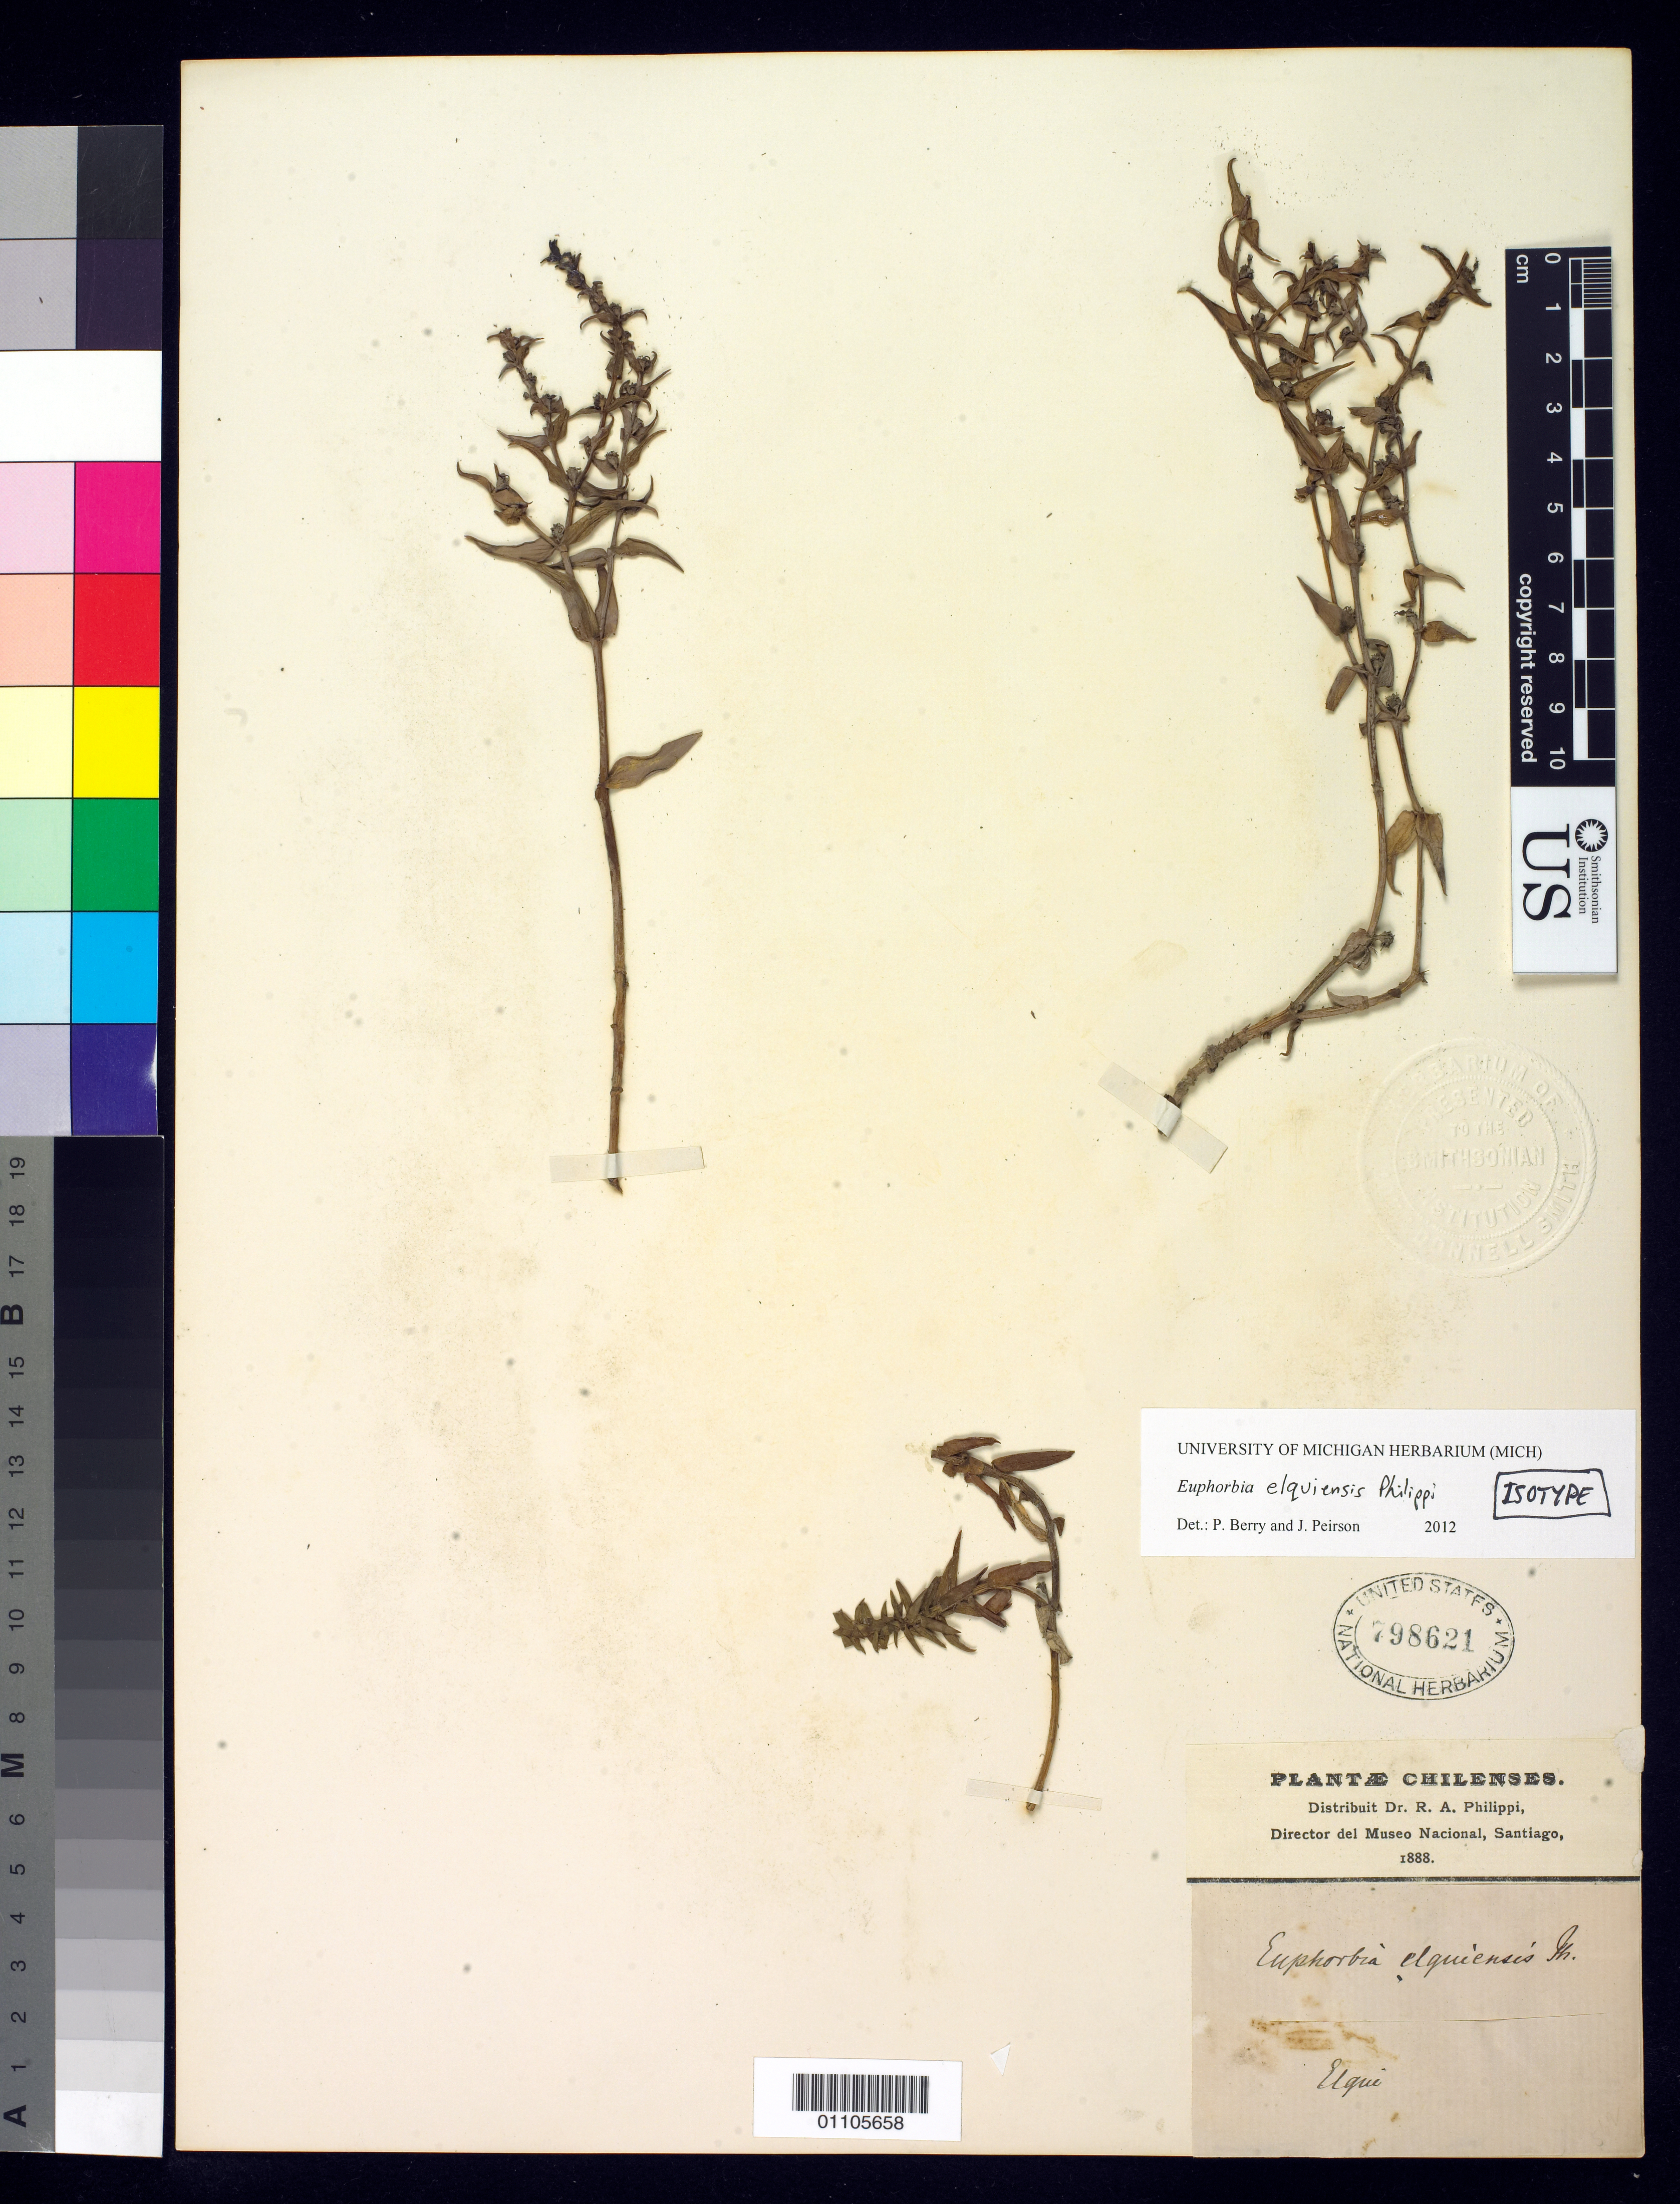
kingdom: Plantae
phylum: Tracheophyta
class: Magnoliopsida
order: Malpighiales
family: Euphorbiaceae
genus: Euphorbia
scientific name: Euphorbia elquiensis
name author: Phil.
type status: Isotype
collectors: R. A. Philippi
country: Chile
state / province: Coquimbo (IV)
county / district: Elqui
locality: Elqui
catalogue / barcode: US 798621